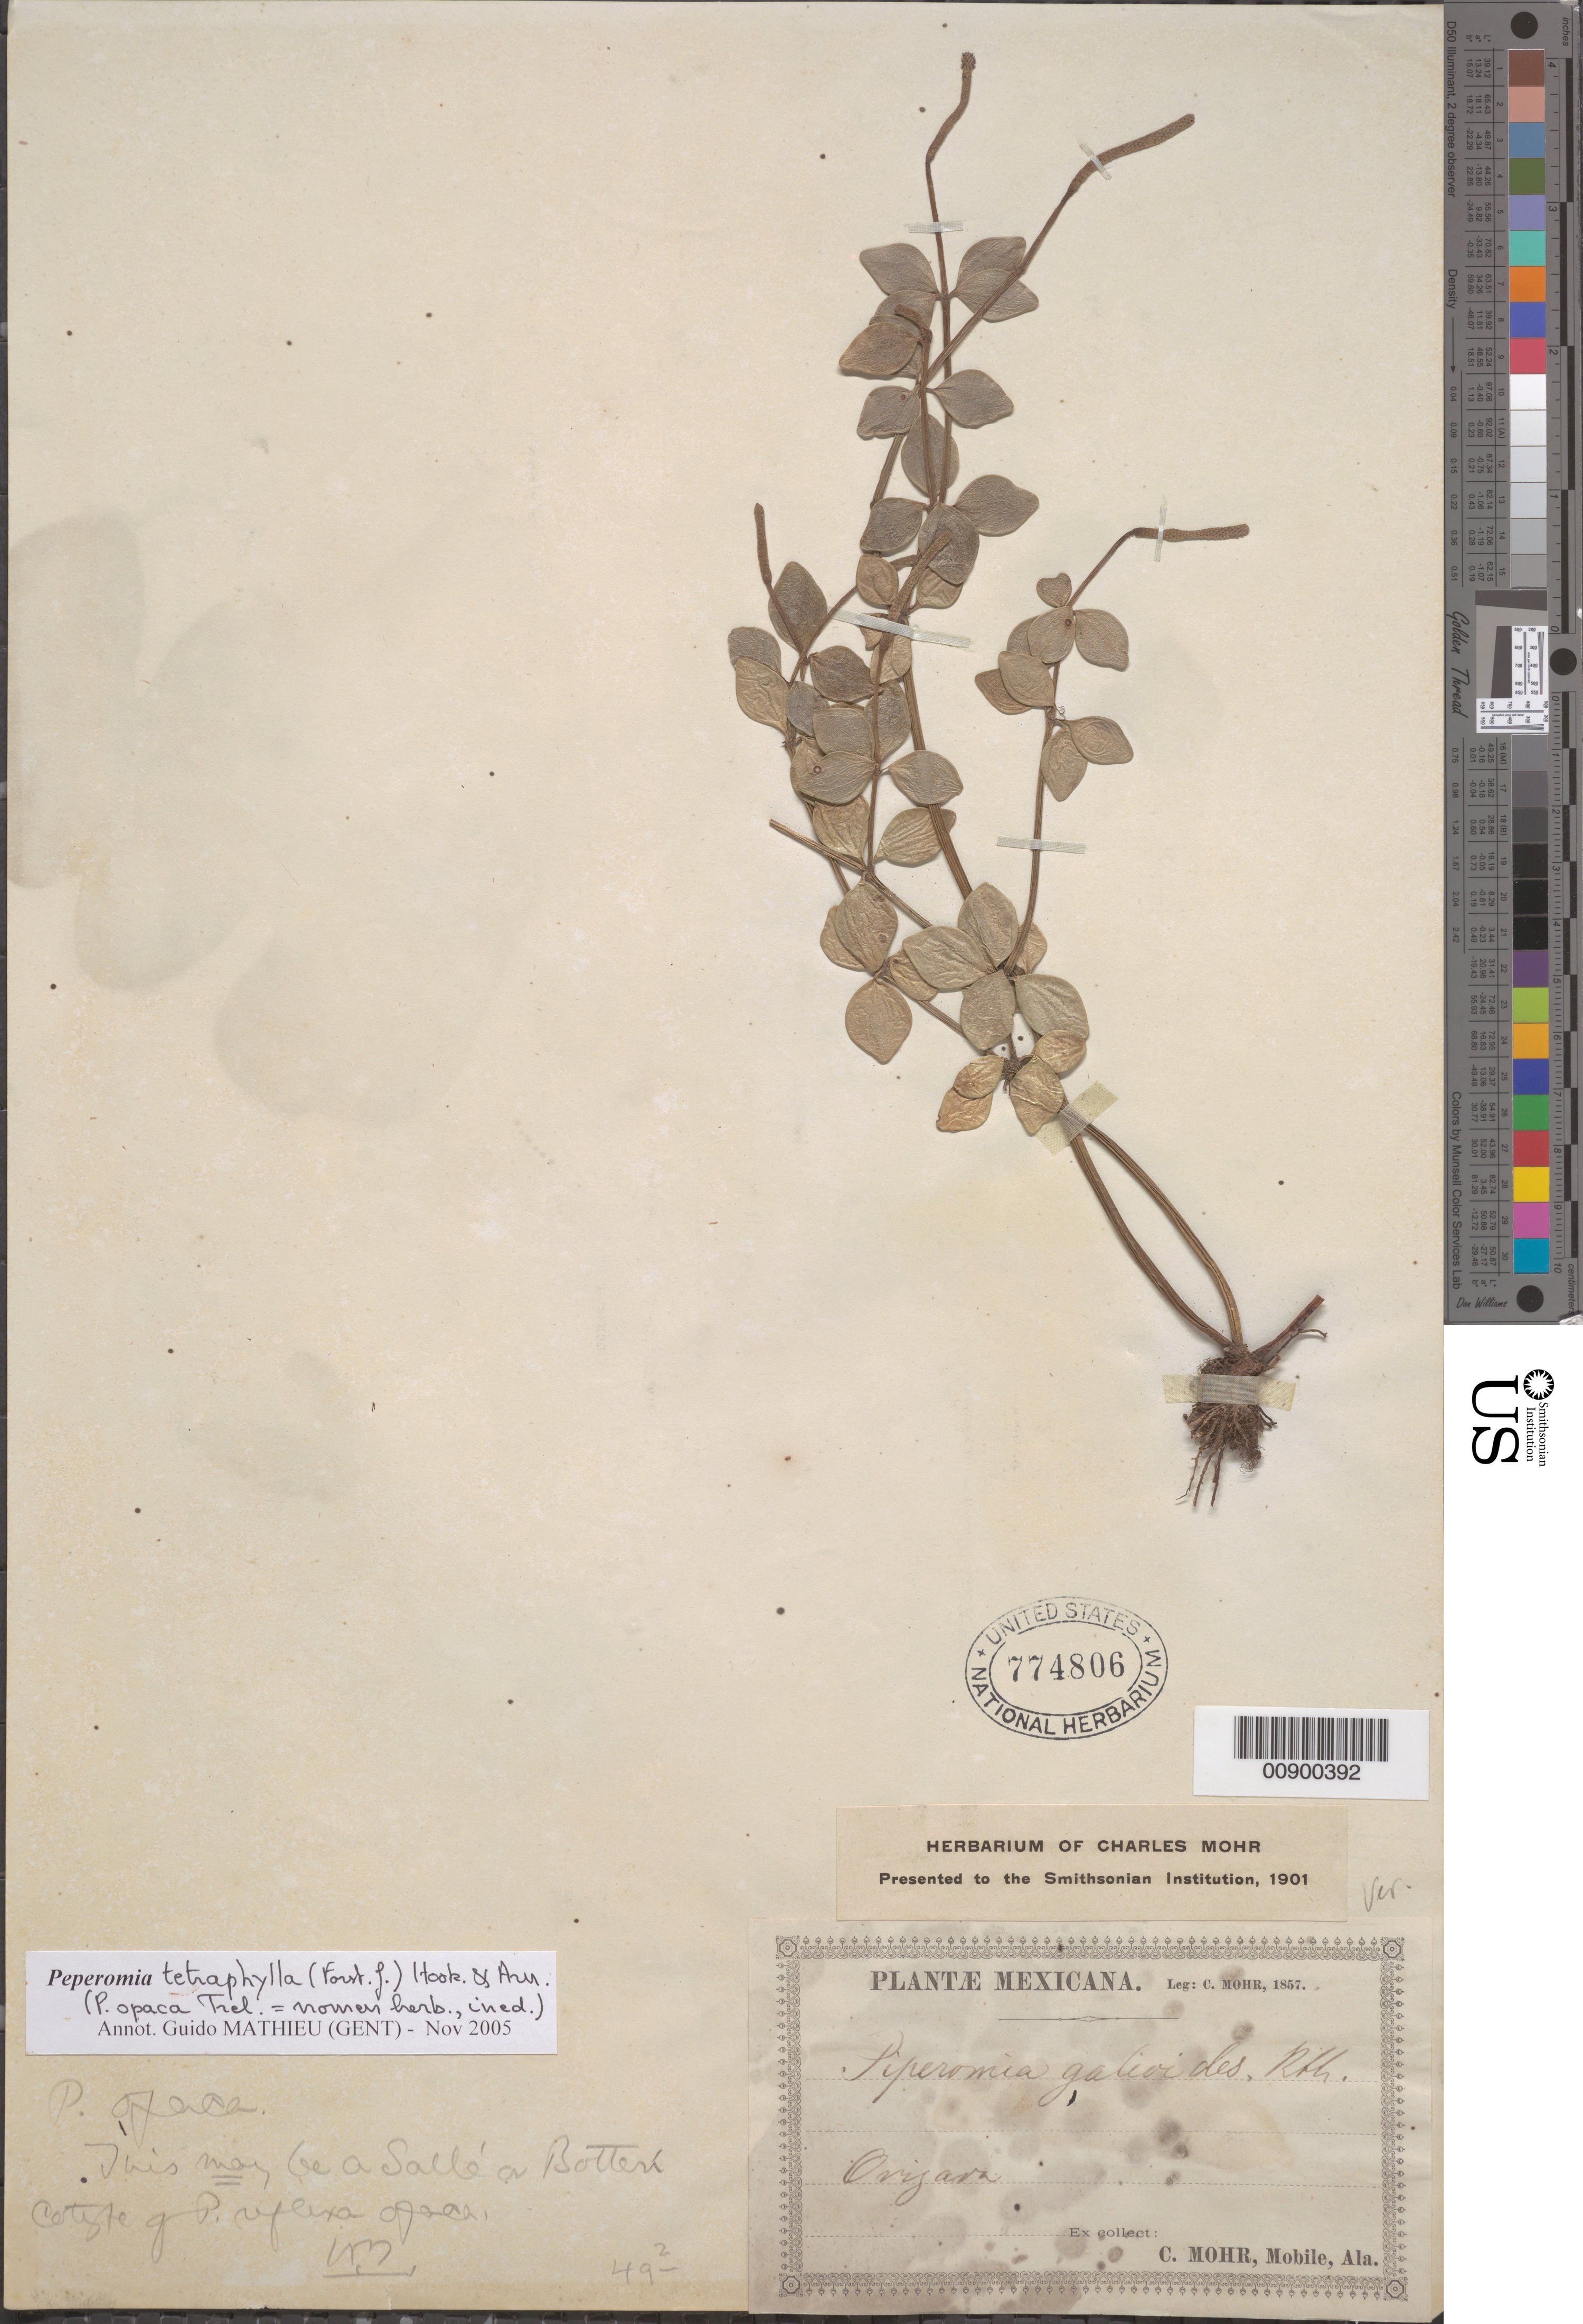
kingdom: Plantae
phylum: Tracheophyta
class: Magnoliopsida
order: Piperales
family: Piperaceae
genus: Peperomia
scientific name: Peperomia trichopus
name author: Trel. in J.F. Macbr.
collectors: C. T. Mohr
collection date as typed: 1857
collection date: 1857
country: Mexico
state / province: Veracruz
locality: Orizava [sic], Veracruz.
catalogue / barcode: US 774806